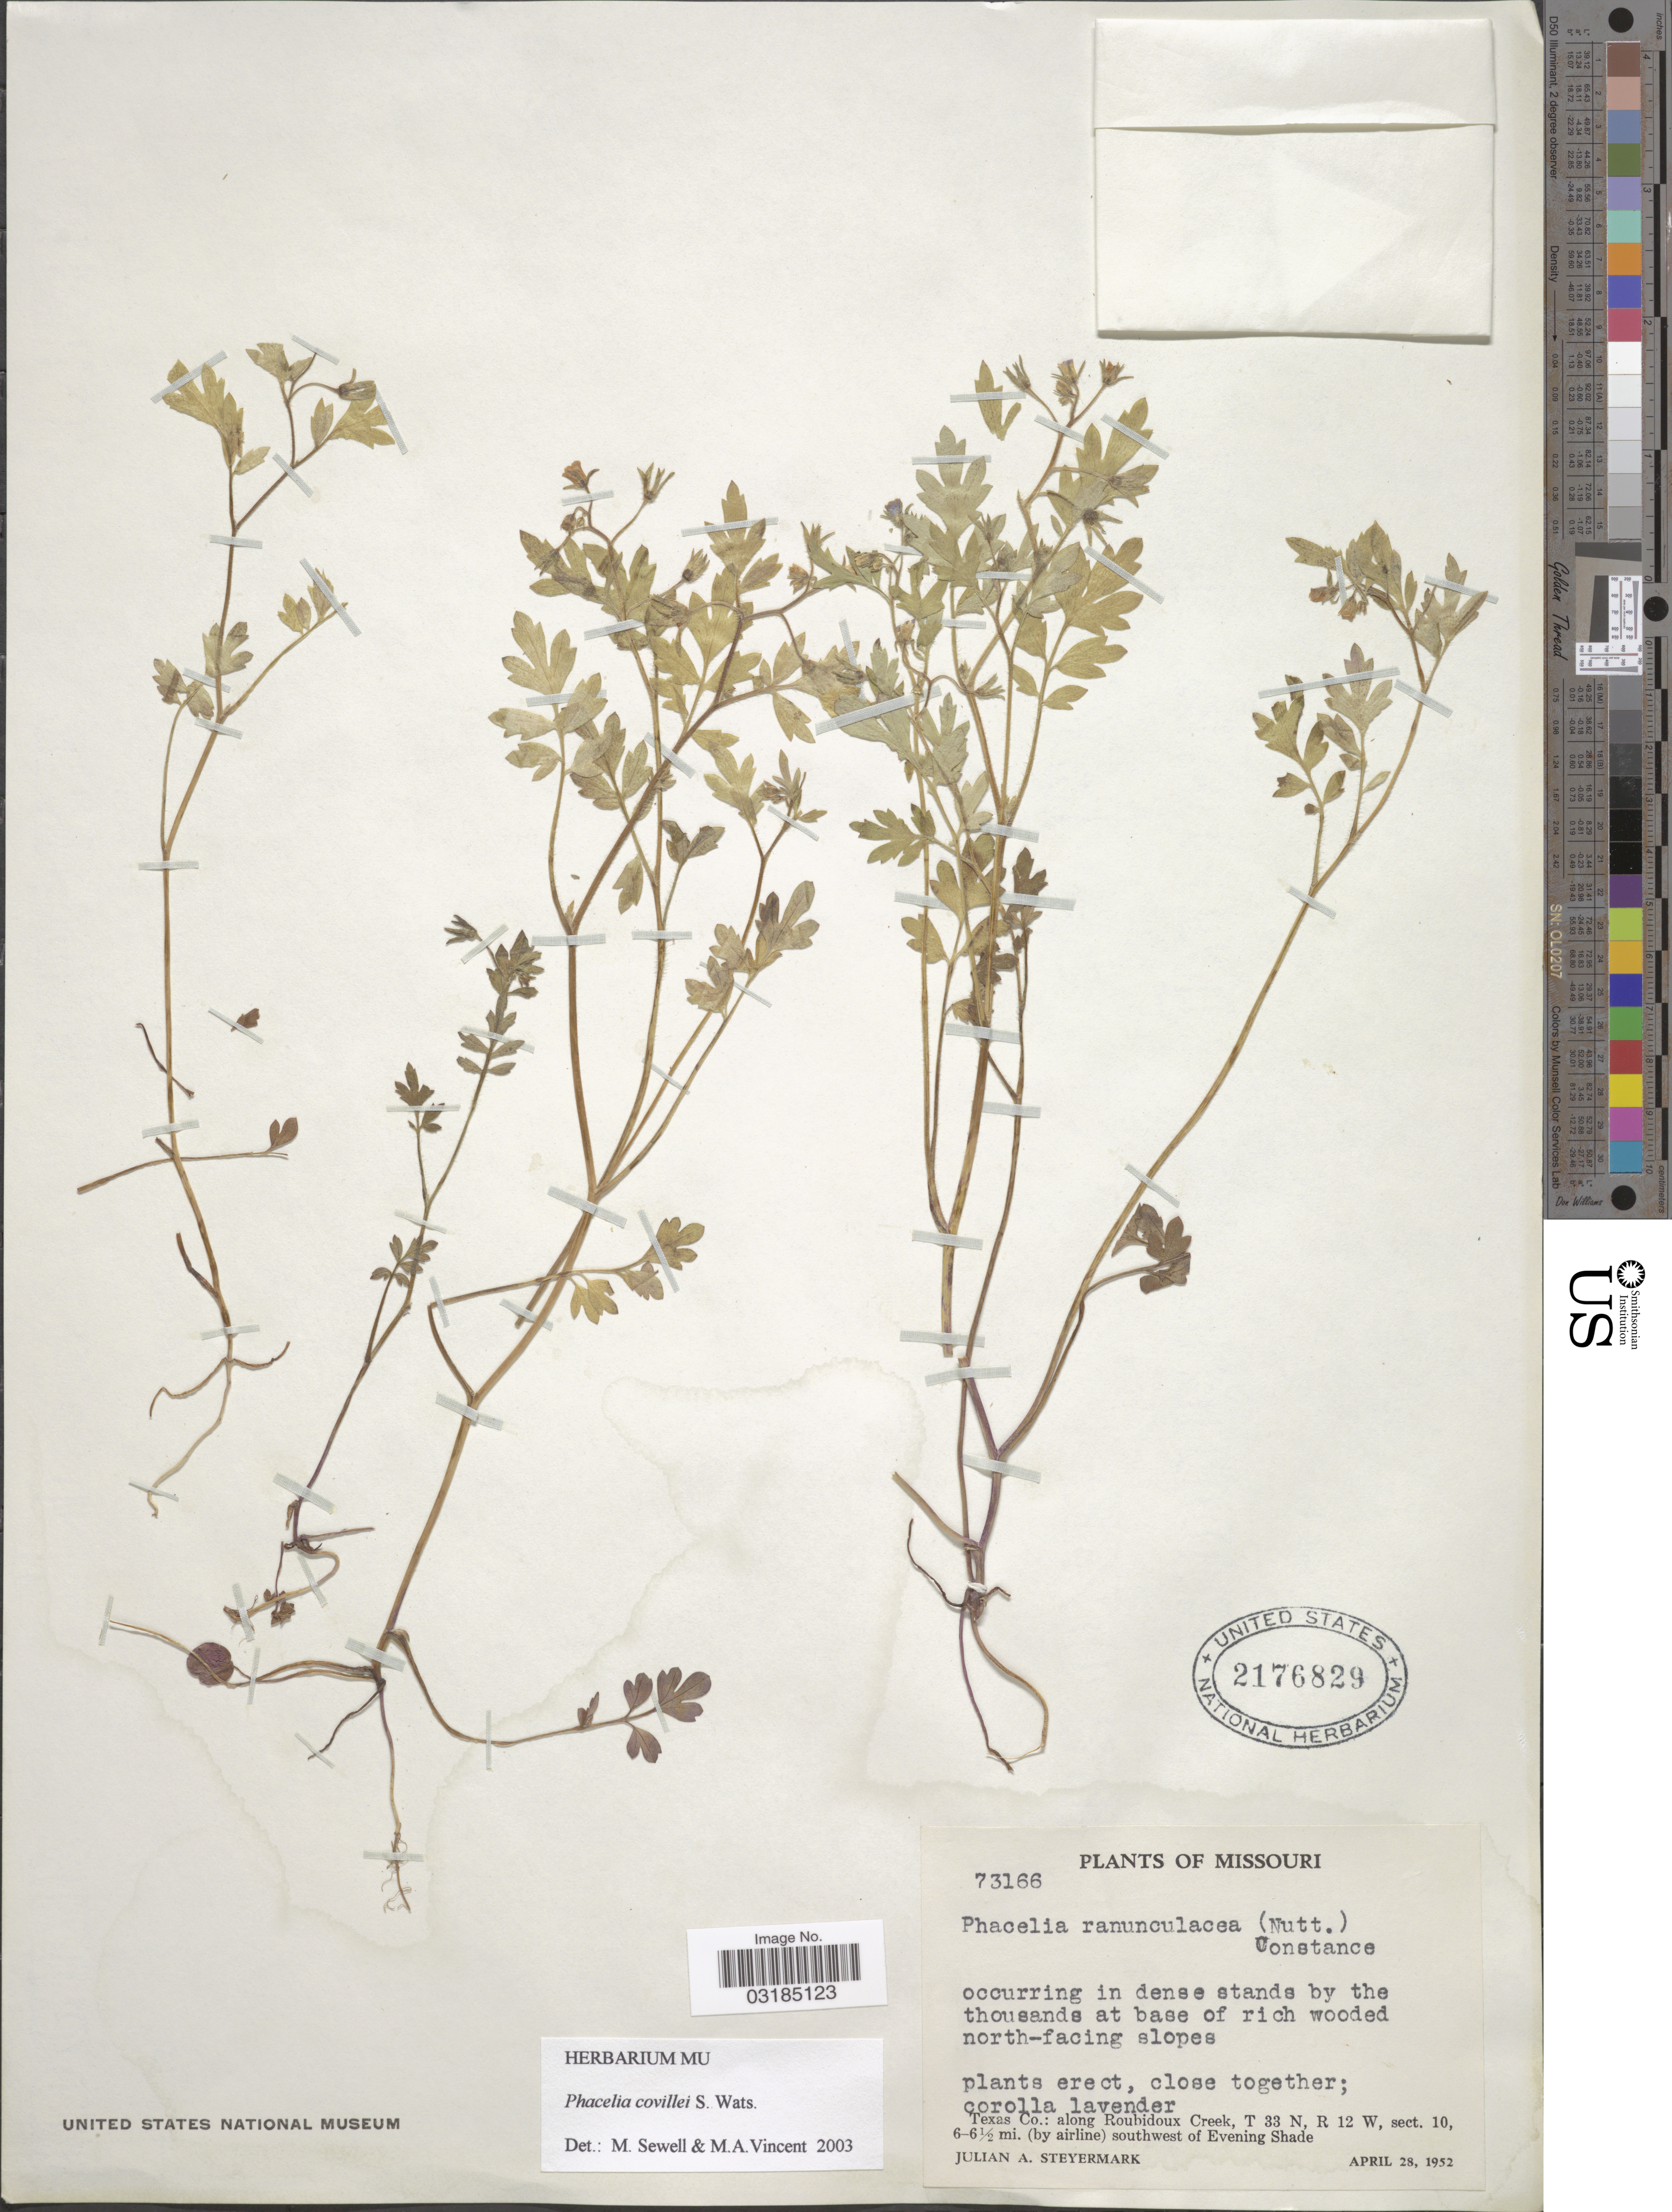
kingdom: Plantae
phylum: Tracheophyta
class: Magnoliopsida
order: Boraginales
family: Hydrophyllaceae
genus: Phacelia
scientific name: Phacelia covillei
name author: S. Watson in A. Gray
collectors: J. Steyermark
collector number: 73166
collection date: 1952-04-28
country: United States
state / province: Missouri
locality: Texas Co.: along Roubidoux Creek, T 33 N, R 12 W, sect. 10, 6-6½ mi. (by airline) southwest of Evening Shade.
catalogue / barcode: US 2176829